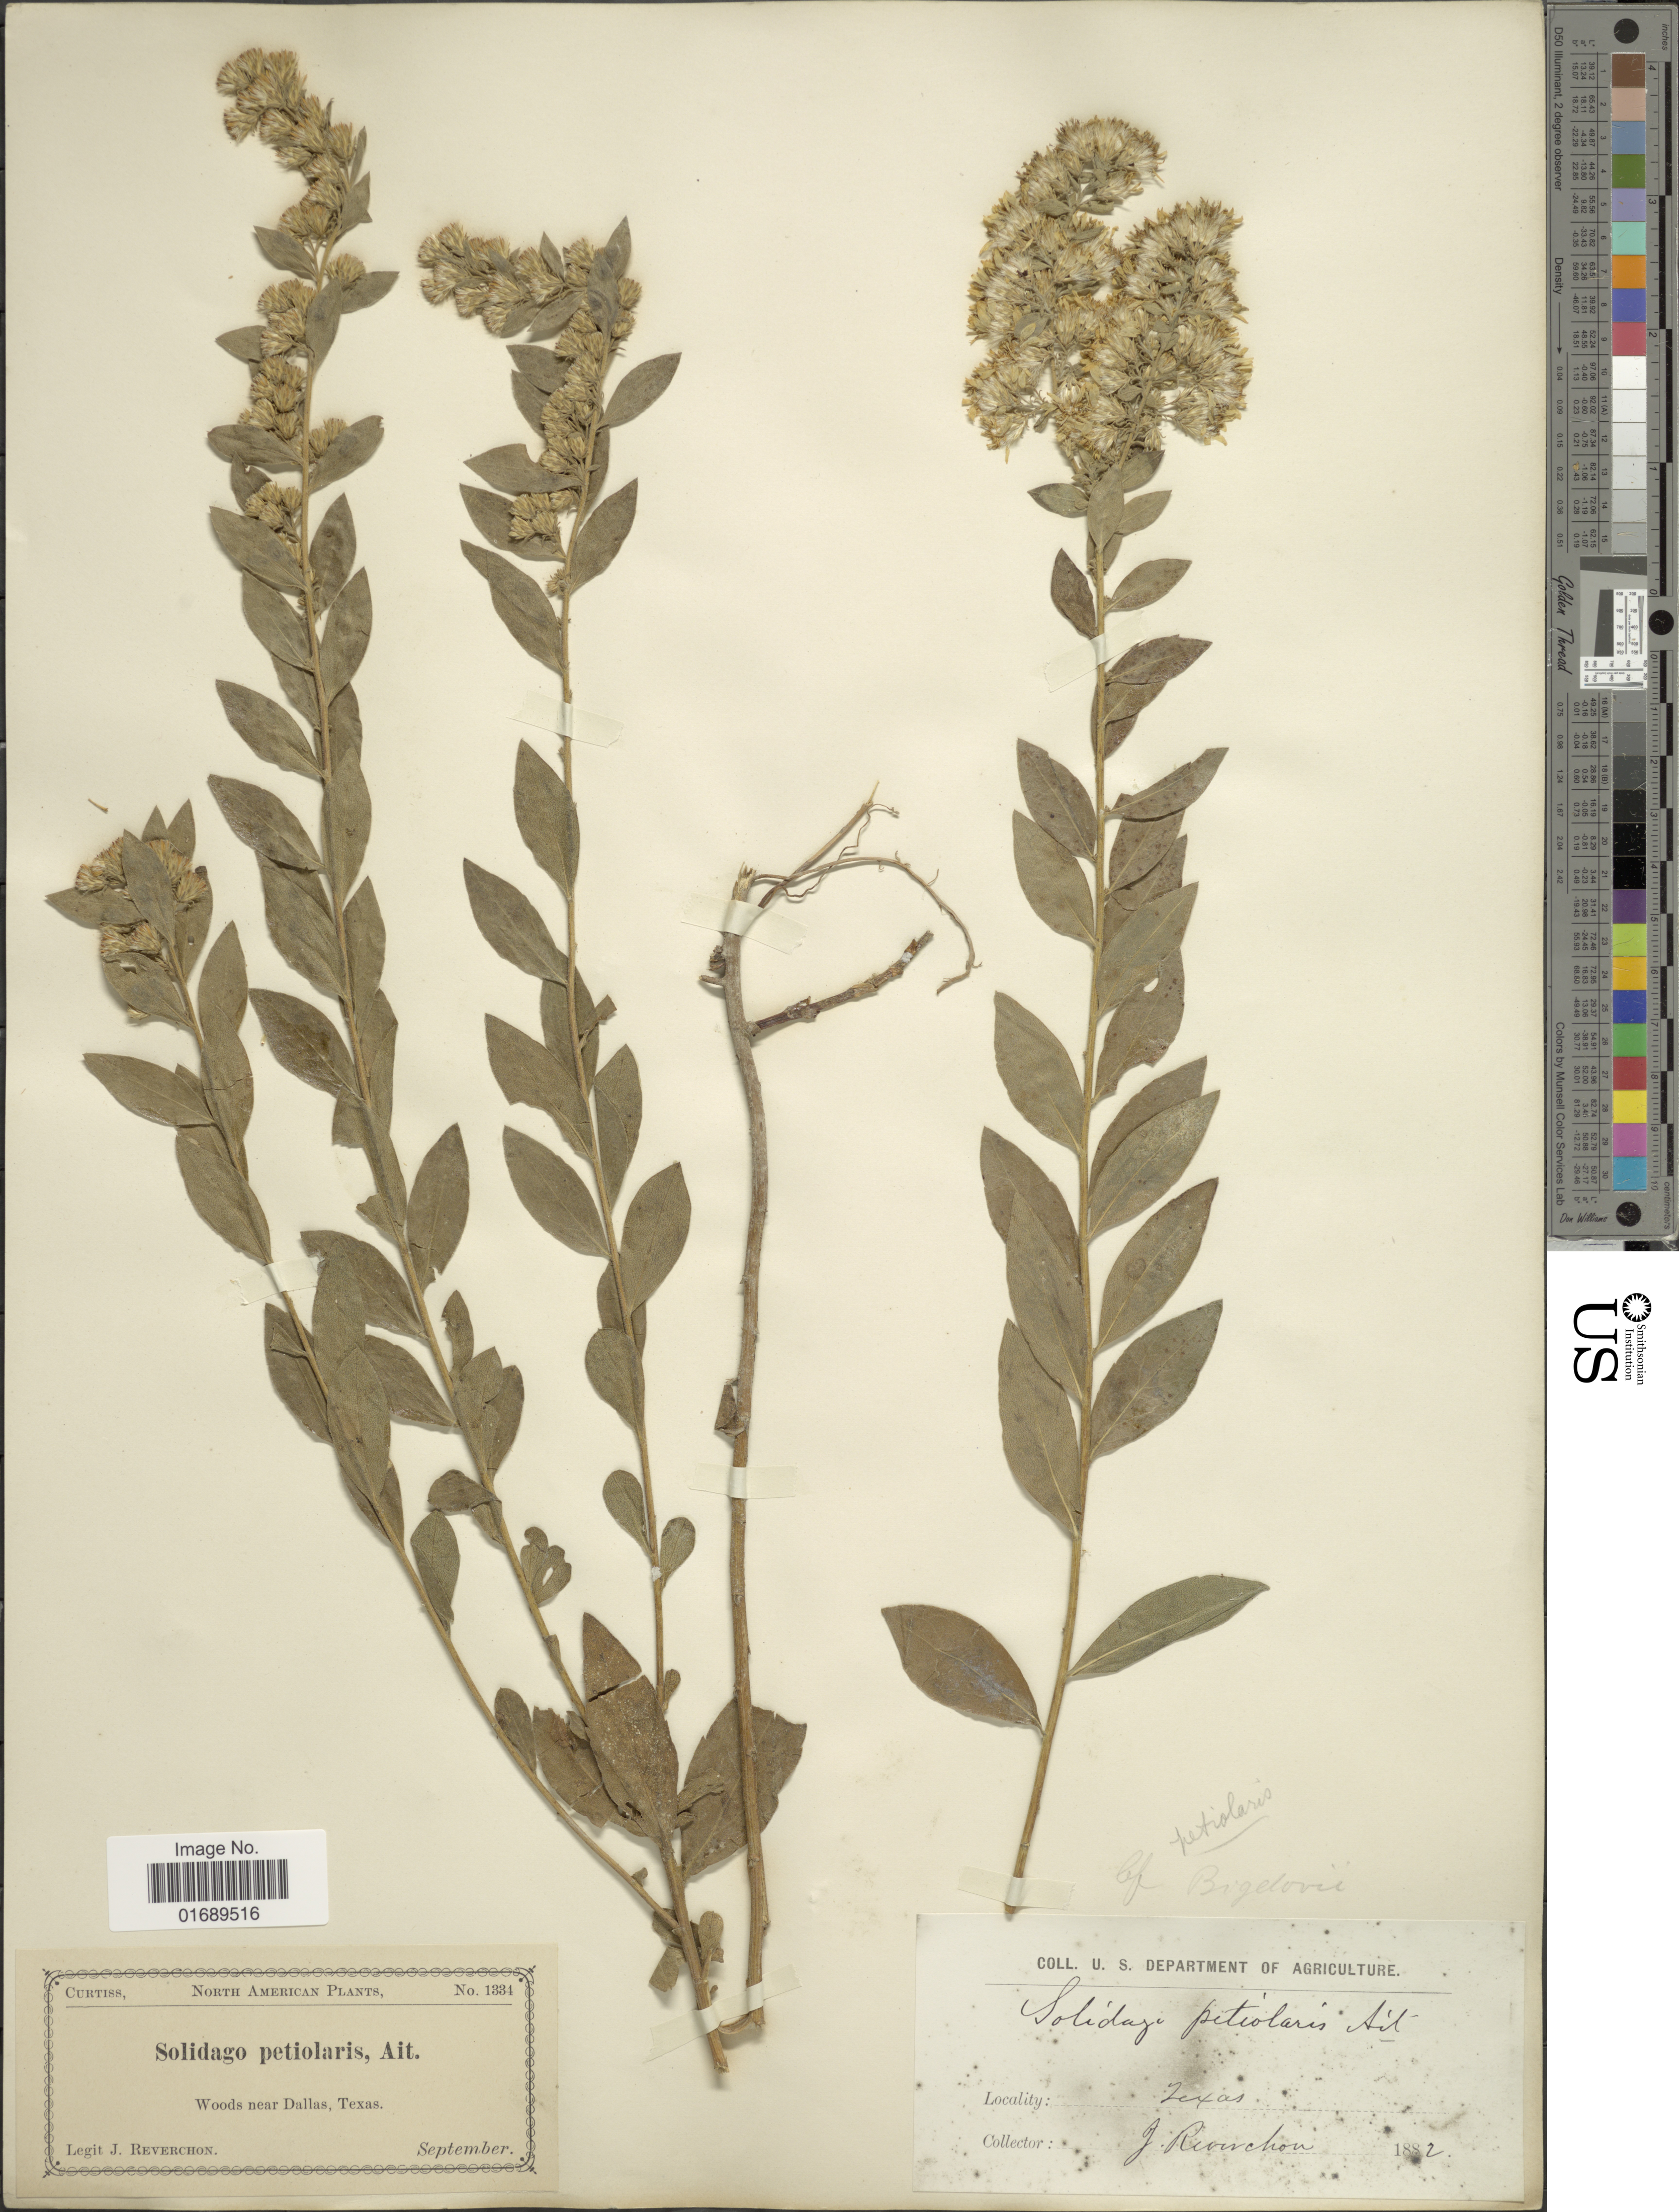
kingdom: Plantae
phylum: Tracheophyta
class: Magnoliopsida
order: Asterales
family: Asteraceae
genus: Solidago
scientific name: Solidago petiolaris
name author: Aiton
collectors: J. Reverchon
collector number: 1334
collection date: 1882-09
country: United States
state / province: Texas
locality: Woods near Dallas